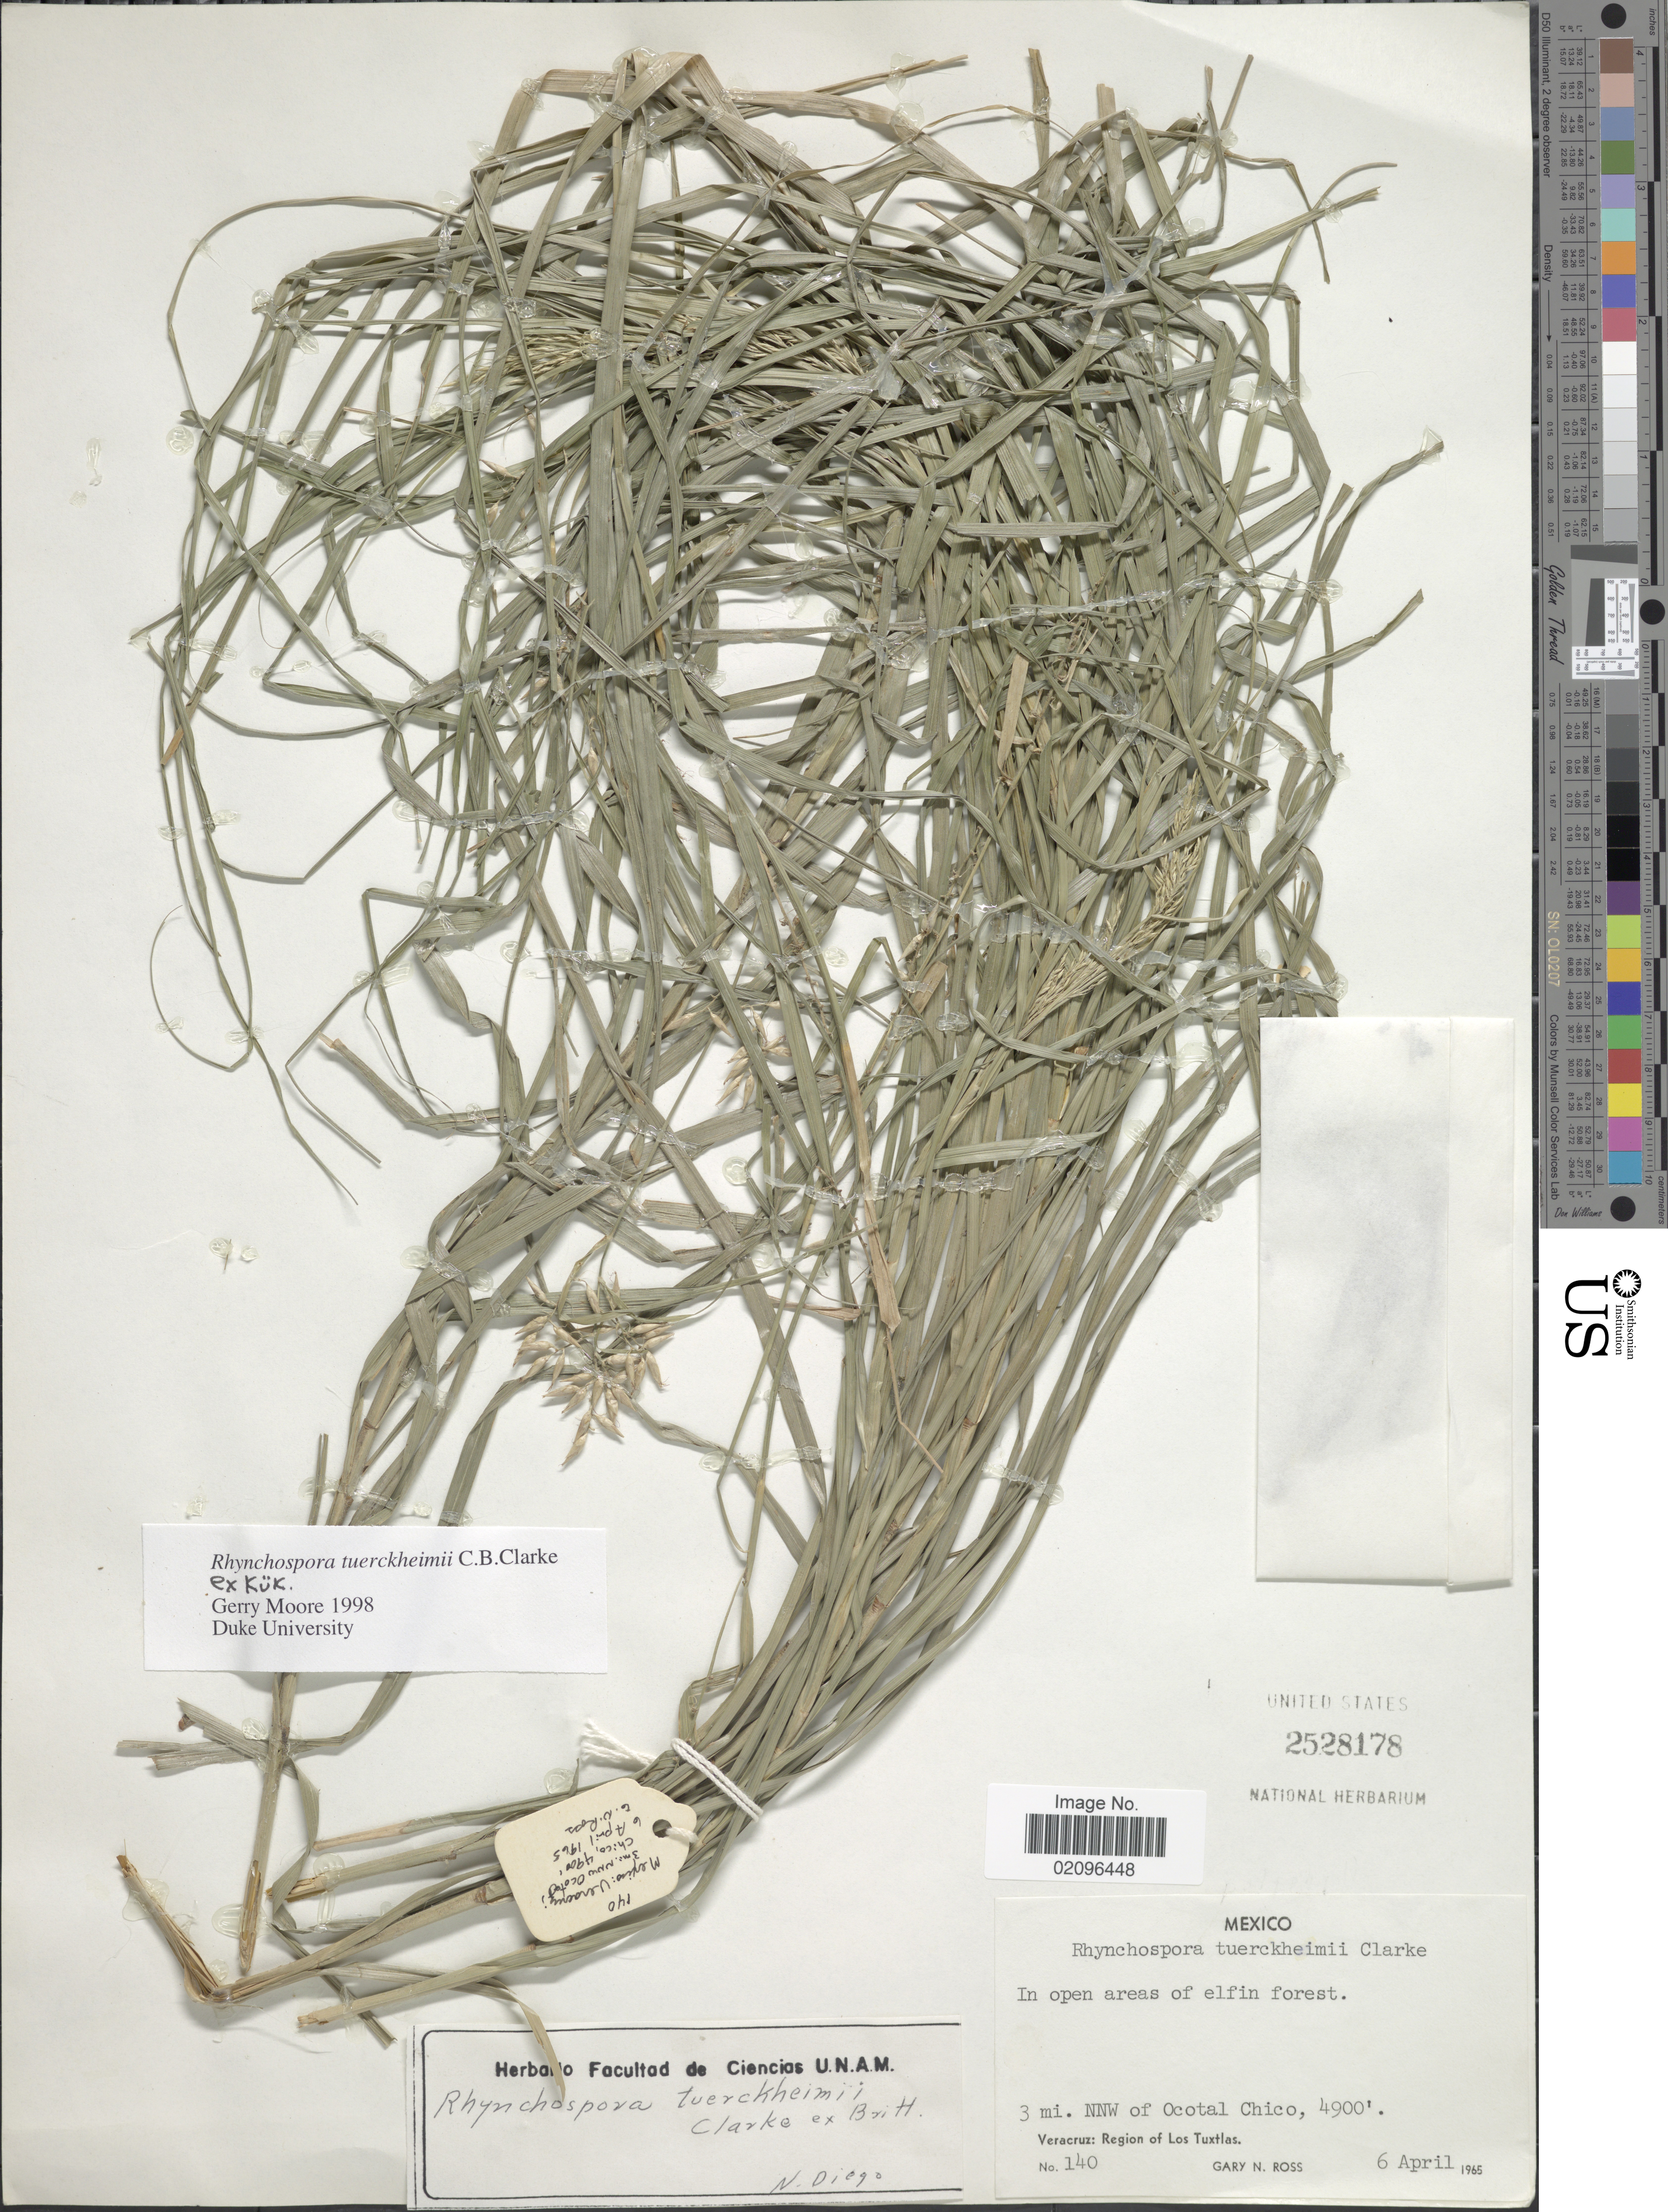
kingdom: Plantae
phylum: Tracheophyta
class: Liliopsida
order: Poales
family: Cyperaceae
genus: Rhynchospora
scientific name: Rhynchospora tuerckheimii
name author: C.B. Clarke ex Kük.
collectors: G. N. Ross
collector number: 140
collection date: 1965-04-06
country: Mexico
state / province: Veracruz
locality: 3 mi. NNW of Ocotal Chico, Veracruz: Region of Los Tuxtlas.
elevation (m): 1494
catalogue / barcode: US 2528178